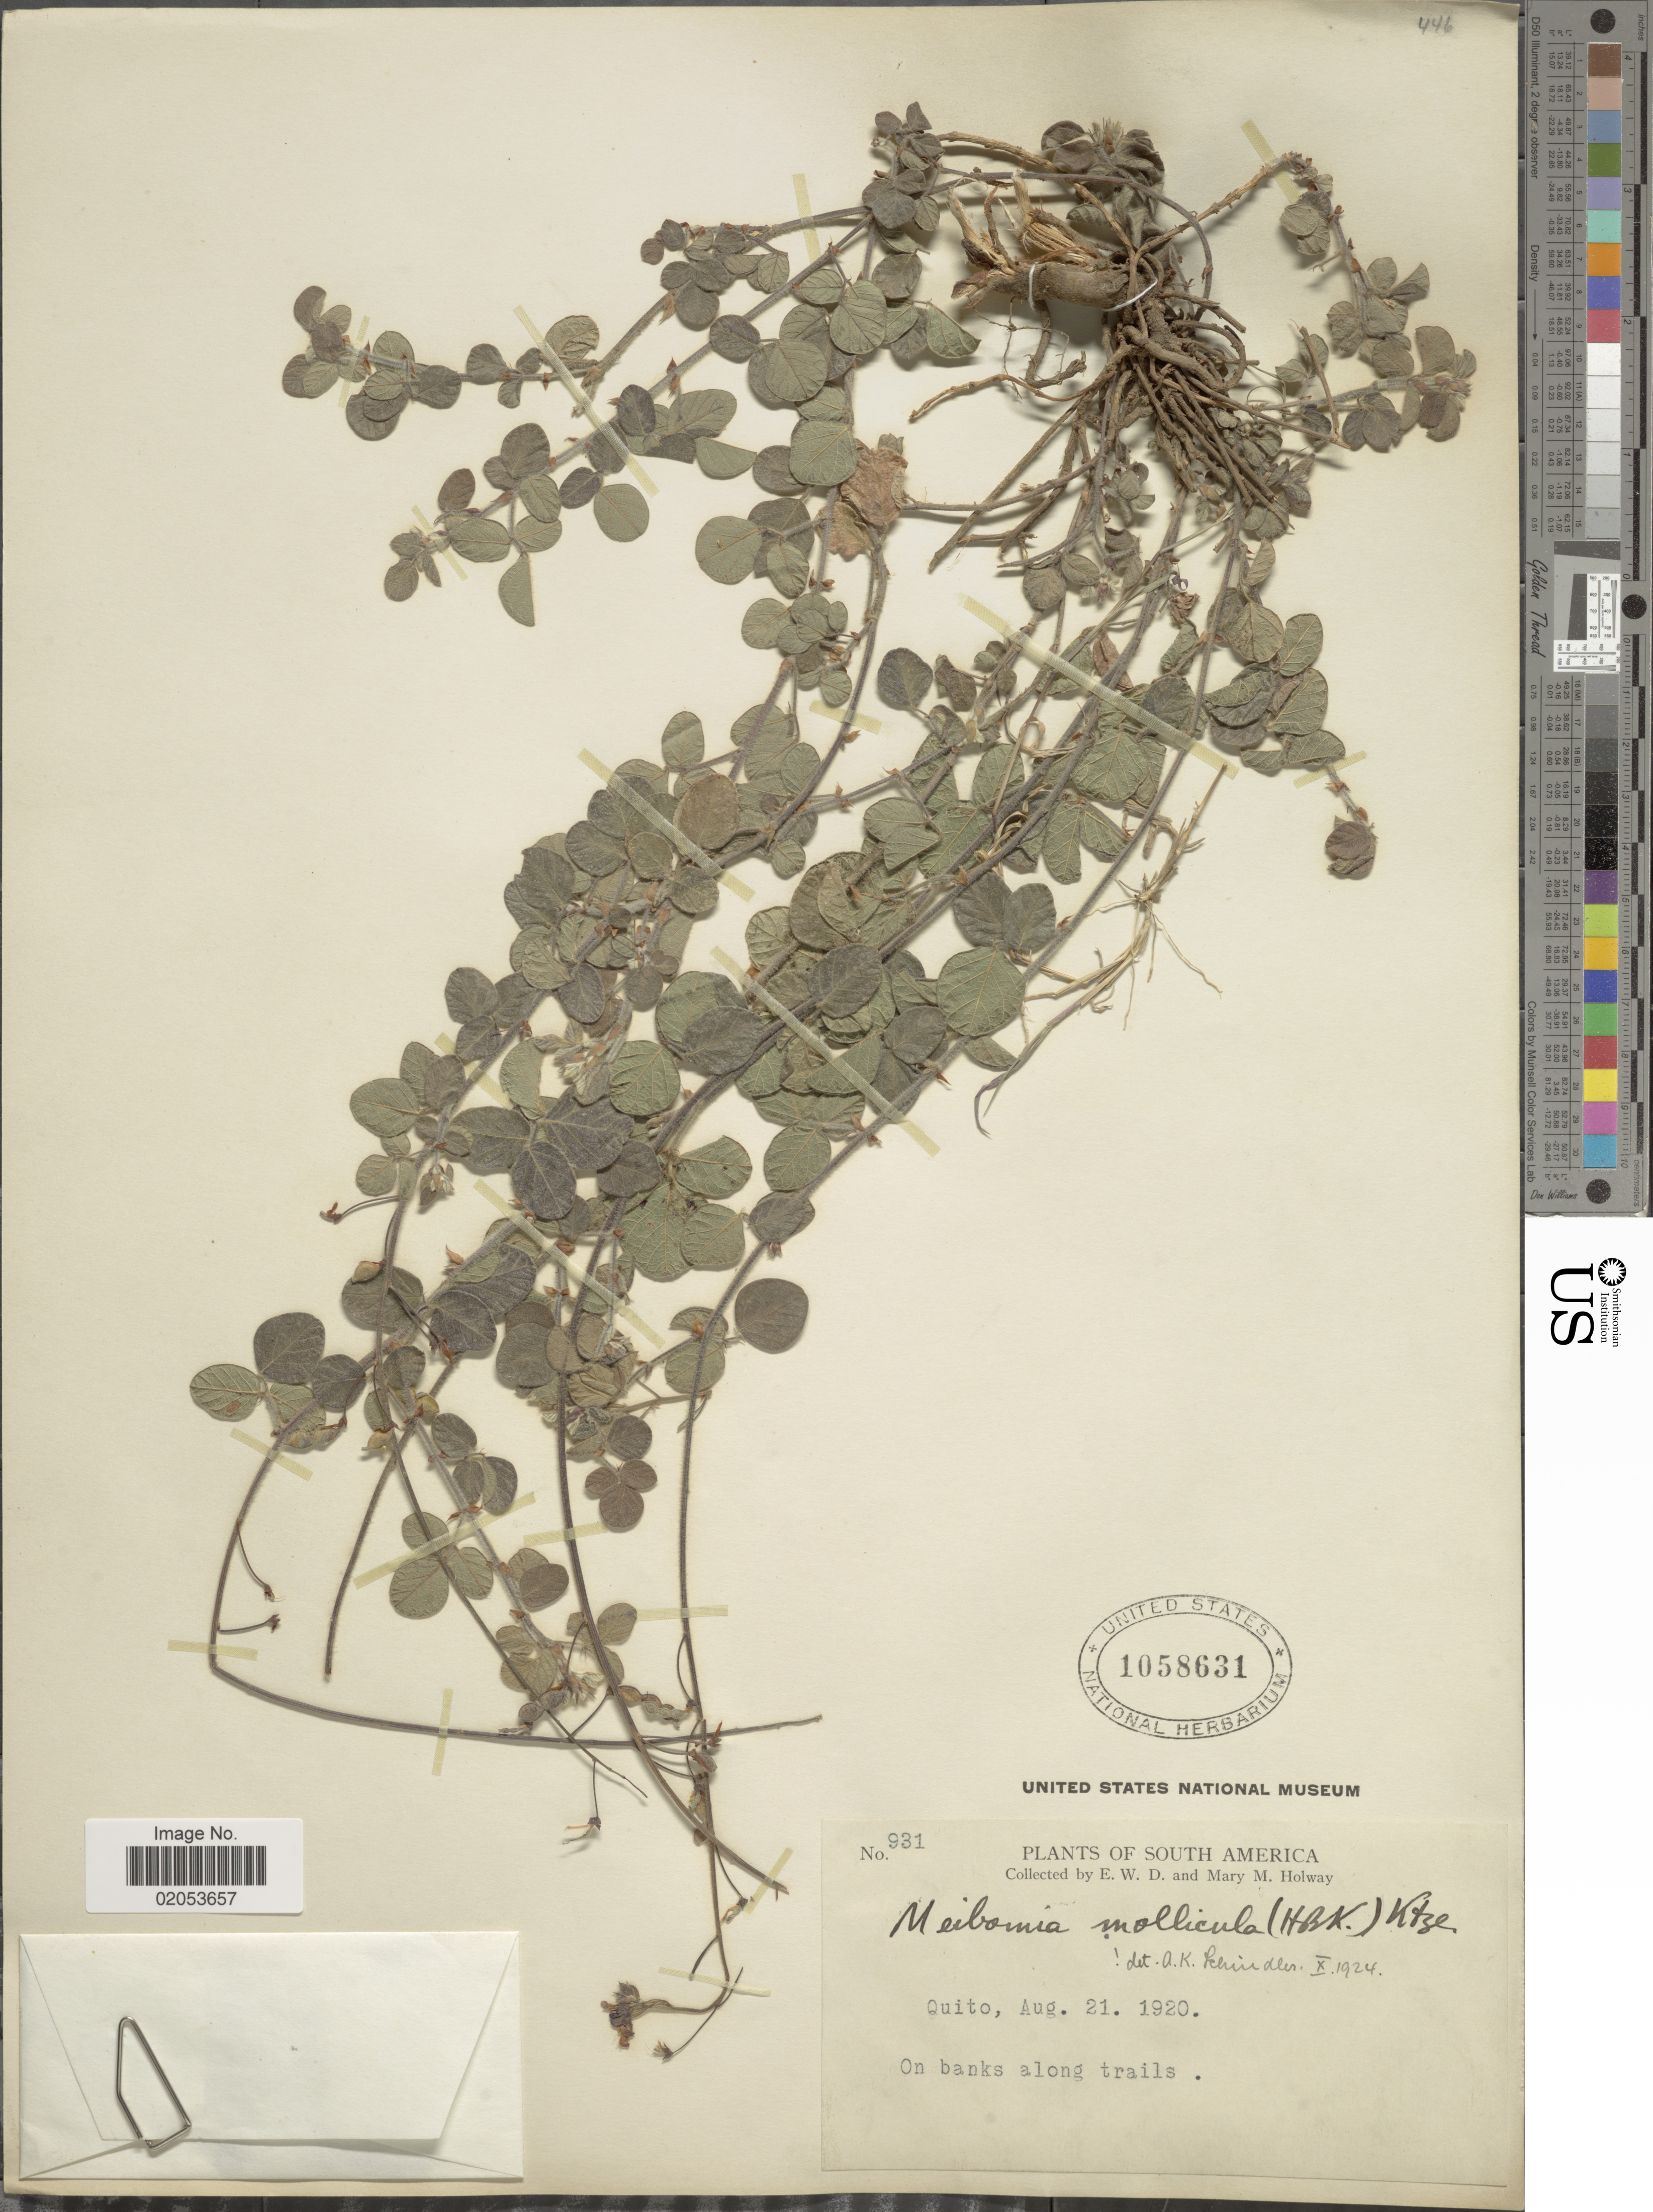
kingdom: Plantae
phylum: Tracheophyta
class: Magnoliopsida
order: Fabales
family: Fabaceae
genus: Desmodium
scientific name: Desmodium molliculum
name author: (Kunth) DC.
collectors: E. W. D. Holway & M. M. Holway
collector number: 931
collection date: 1920-08-21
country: Ecuador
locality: South America, Quito, on banks along trails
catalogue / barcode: US 1058631